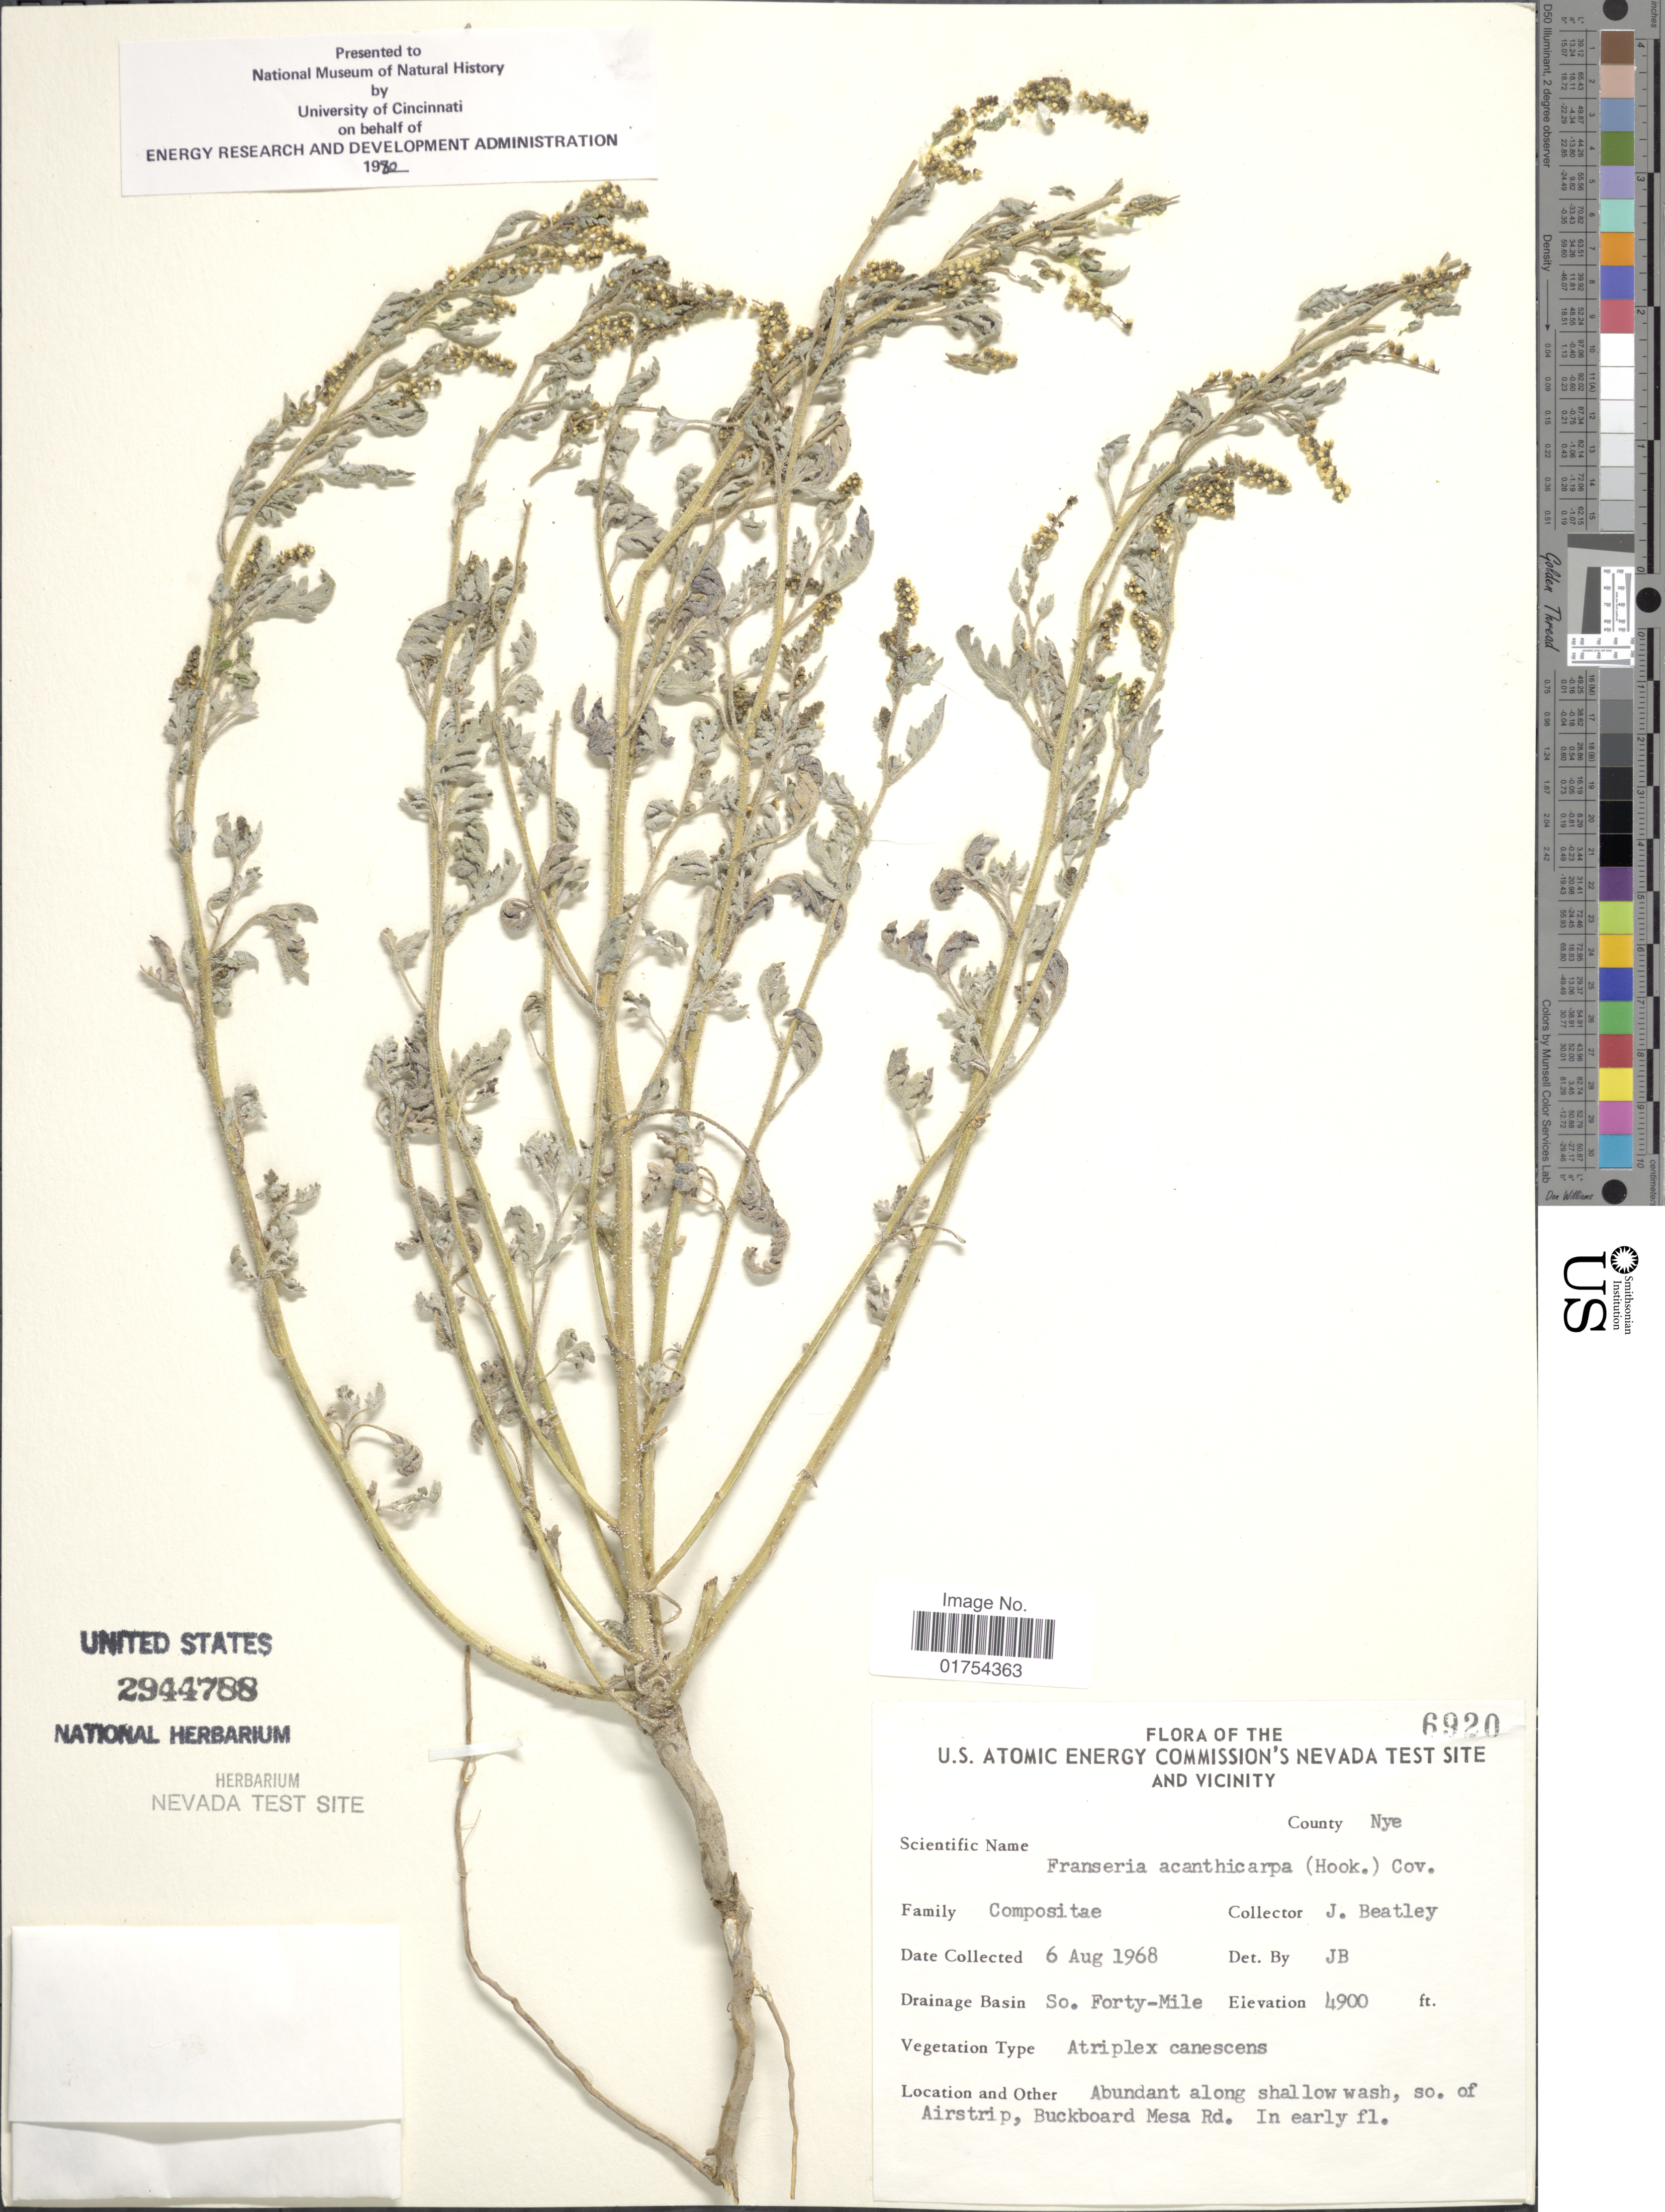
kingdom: Plantae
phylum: Tracheophyta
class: Magnoliopsida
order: Asterales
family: Asteraceae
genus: Franseria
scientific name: Franseria acanthicarpa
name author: Coville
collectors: J. C. Beatley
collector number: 6920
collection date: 1968-08-06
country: United States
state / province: Nevada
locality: U.S. Atomic Energy Commission's Nevada Test Site and Vicinity, County Nye, So. Forty-Mile, Abundant along shallow wash, so. of Airstrip, Buckboard Mesa Rd.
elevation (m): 1494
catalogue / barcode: US 2944788